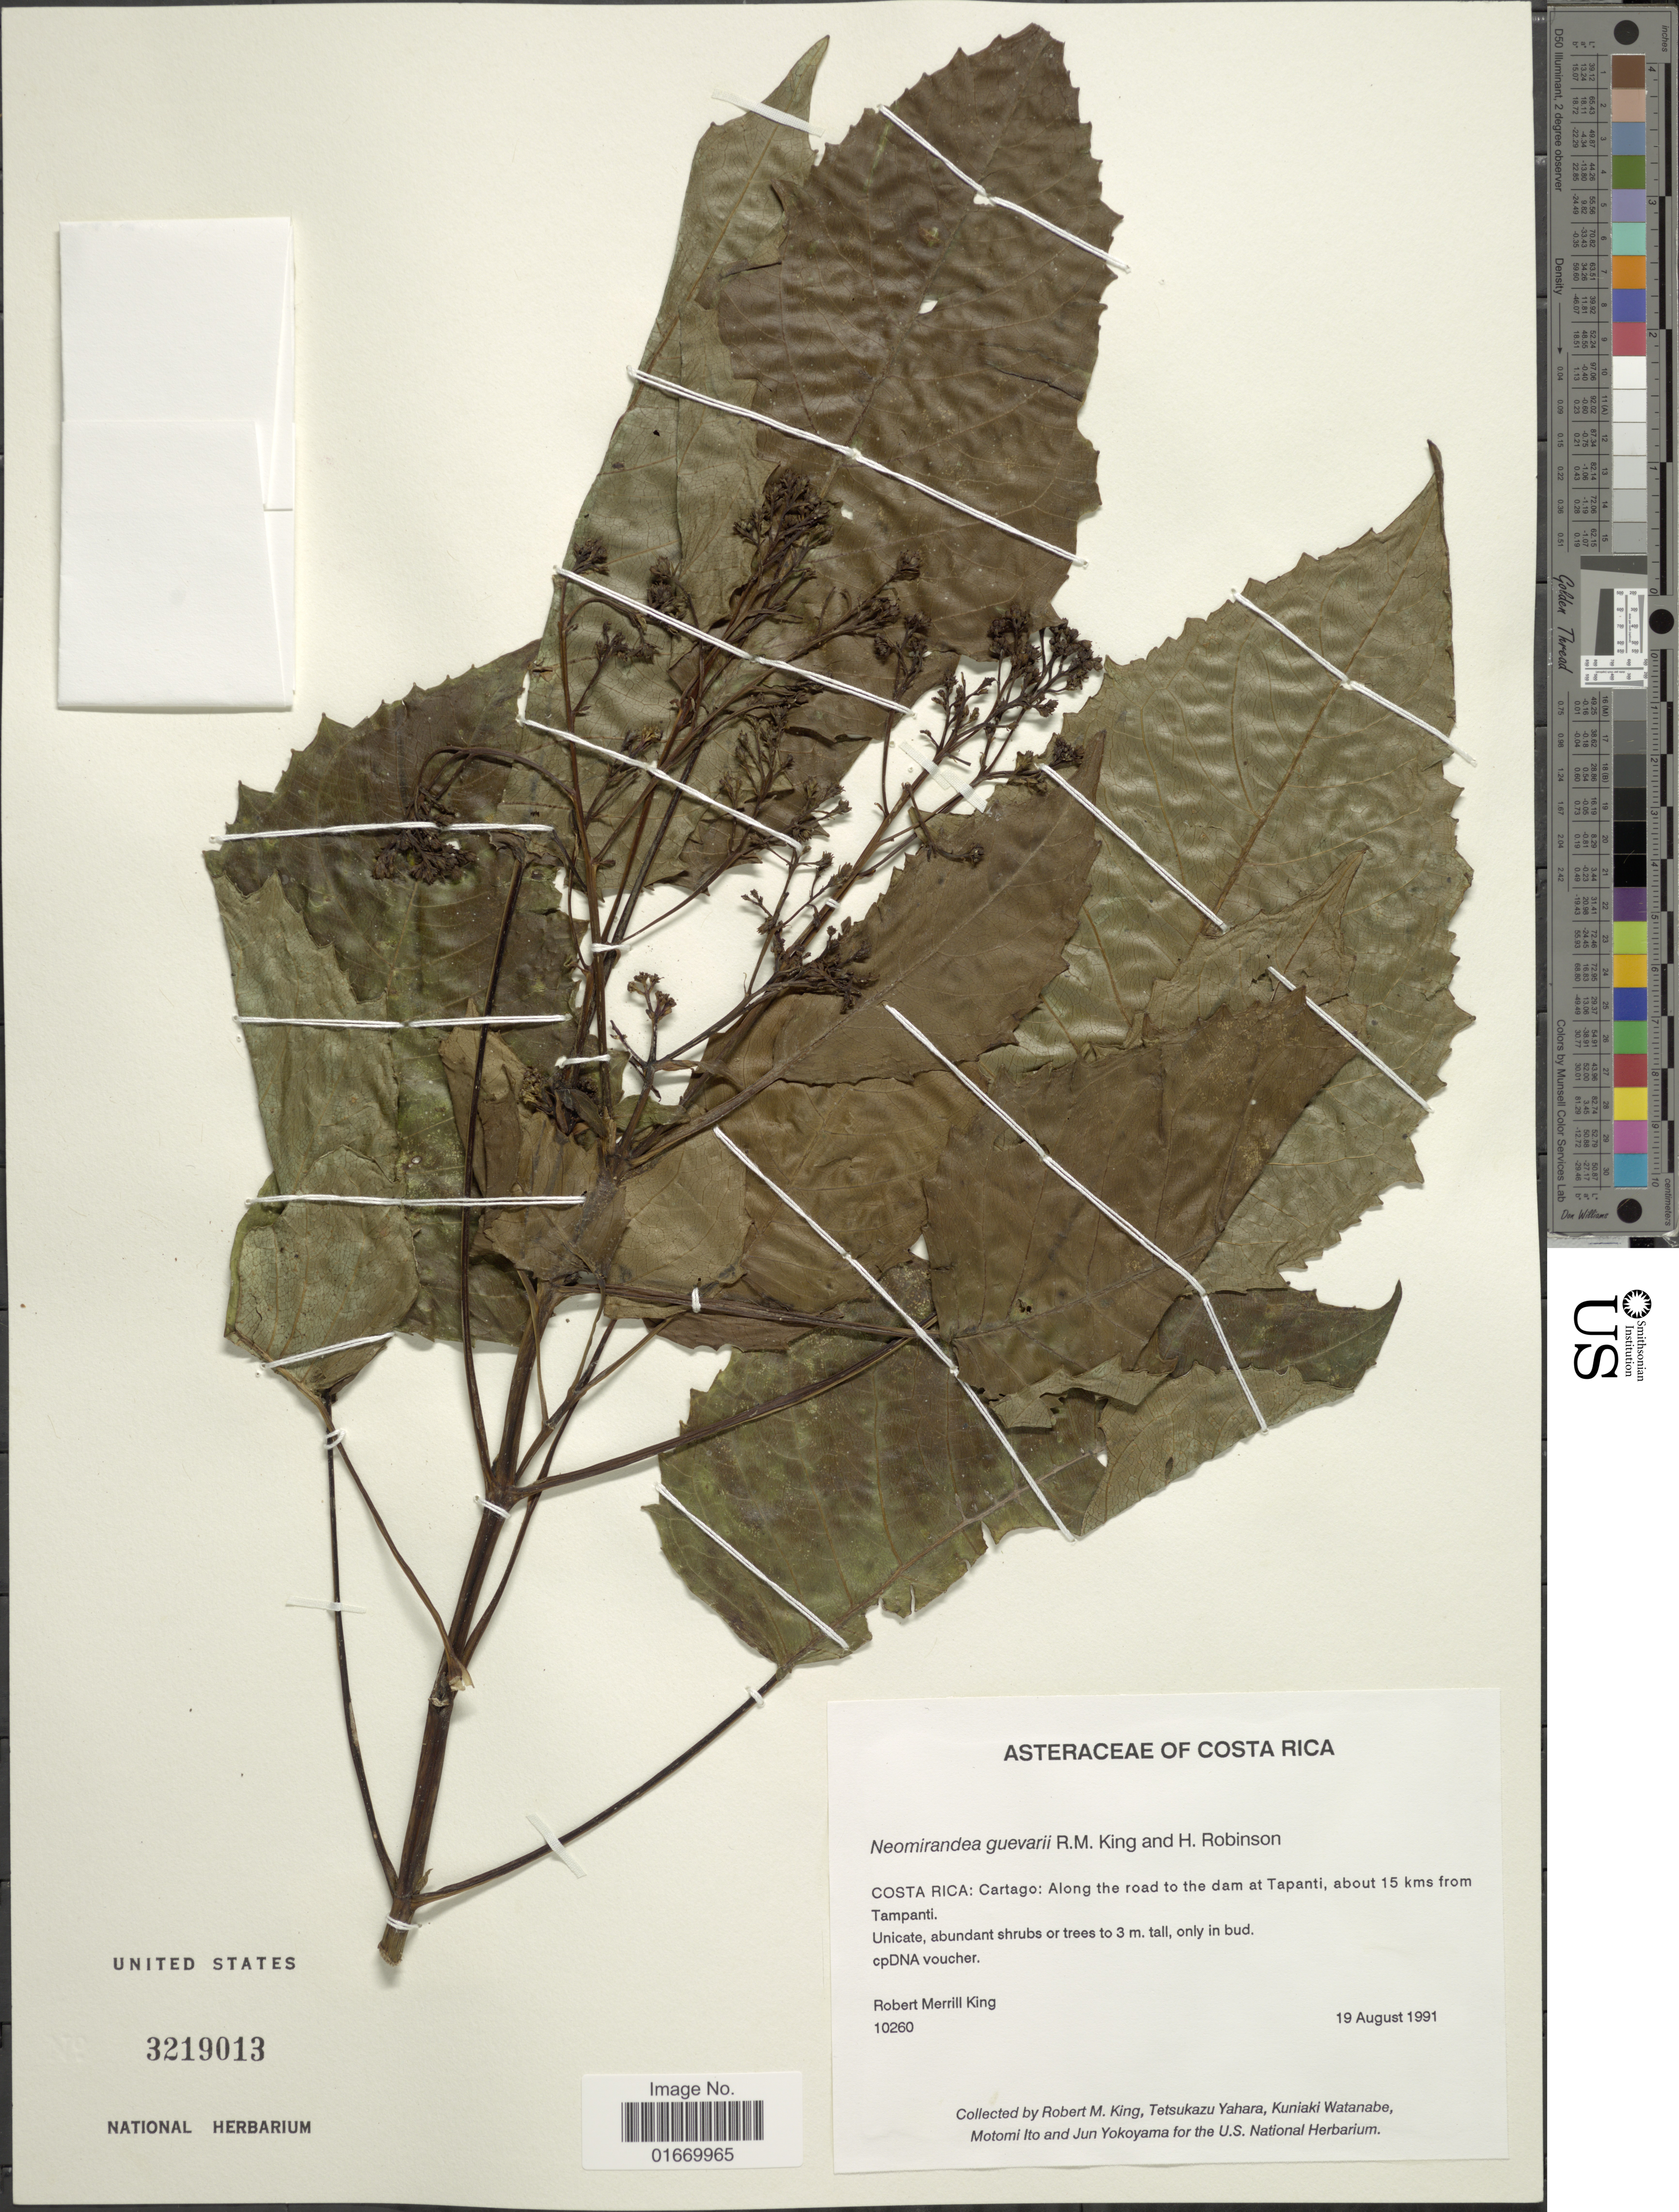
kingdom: Plantae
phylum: Tracheophyta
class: Magnoliopsida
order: Asterales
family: Asteraceae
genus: Neomirandea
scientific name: Neomirandea guevarii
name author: R.M. King & H. Rob.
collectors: R. M. King, T. Yahara, K. Watanabe, M. Ito & J. Yokoyama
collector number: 10260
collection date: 1991-08-19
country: Costa Rica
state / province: Cartago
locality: Along the road to the dam at Tapanti, about 15 kms from Tampanti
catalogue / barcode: US 3219013